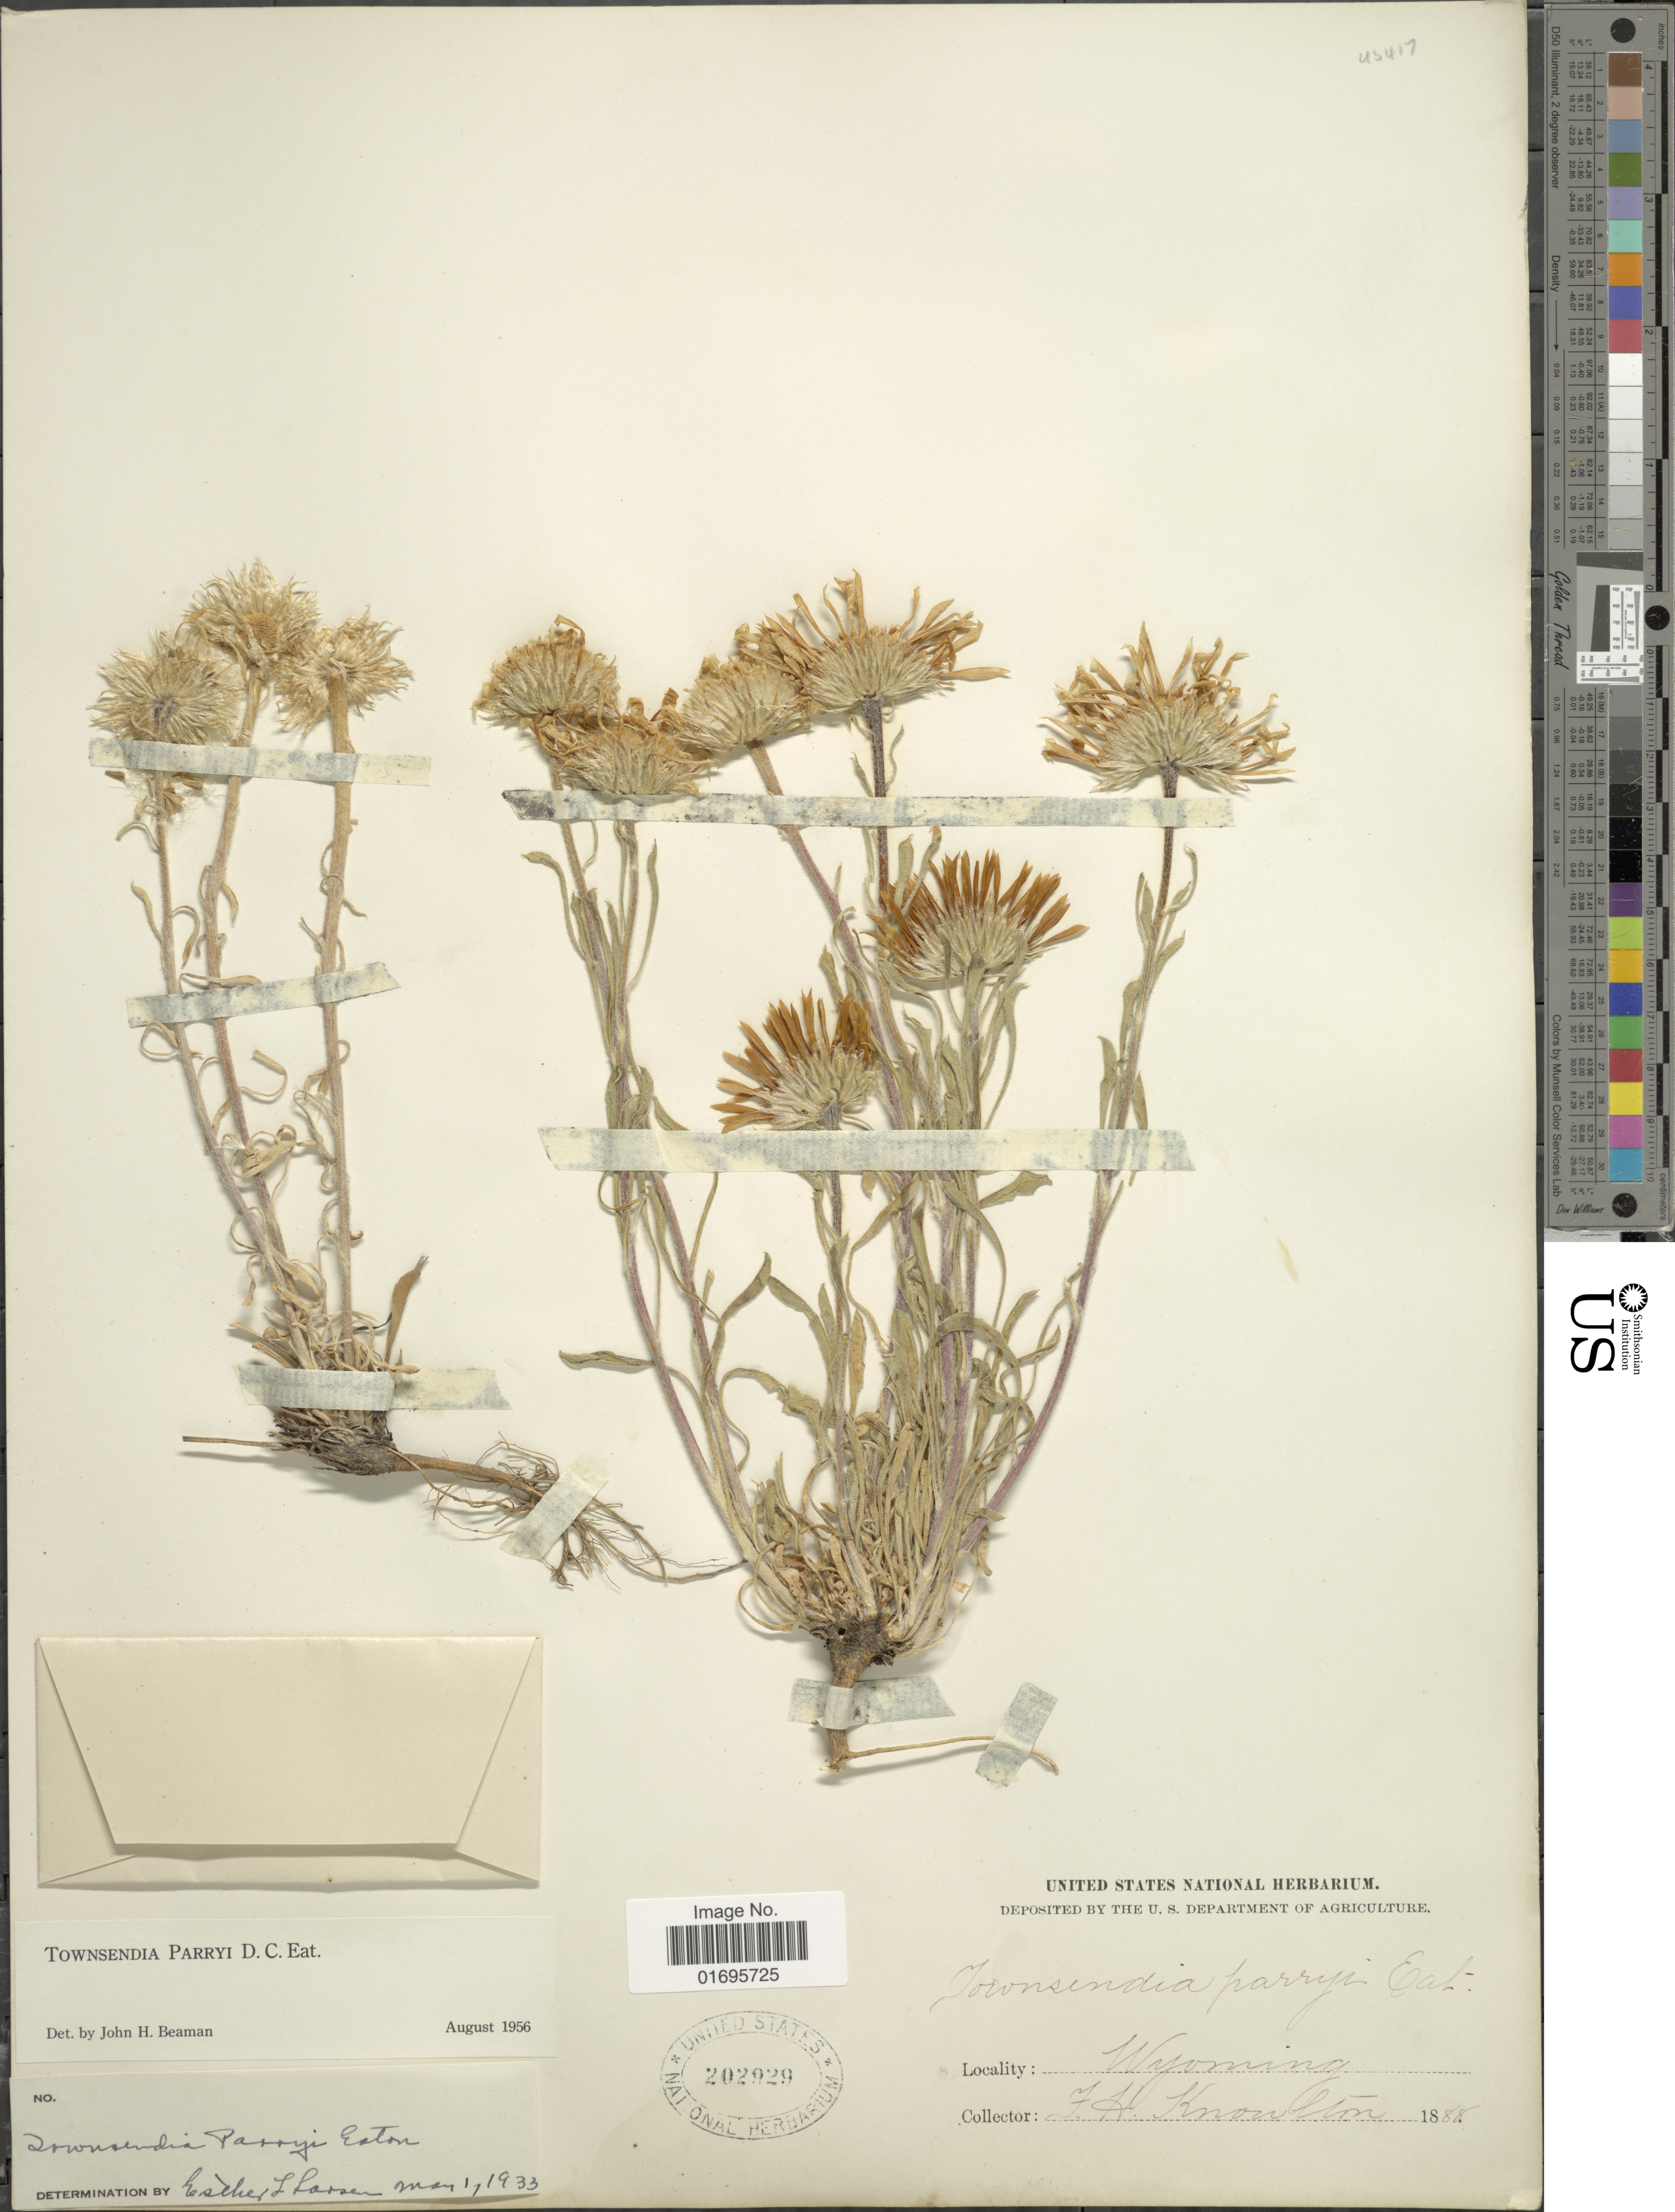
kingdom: Plantae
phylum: Tracheophyta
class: Magnoliopsida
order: Asterales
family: Asteraceae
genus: Townsendia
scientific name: Townsendia parryi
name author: D.C. Eaton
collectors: F. H. Knowlton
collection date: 1888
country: United States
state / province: Wyoming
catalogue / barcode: US 202929